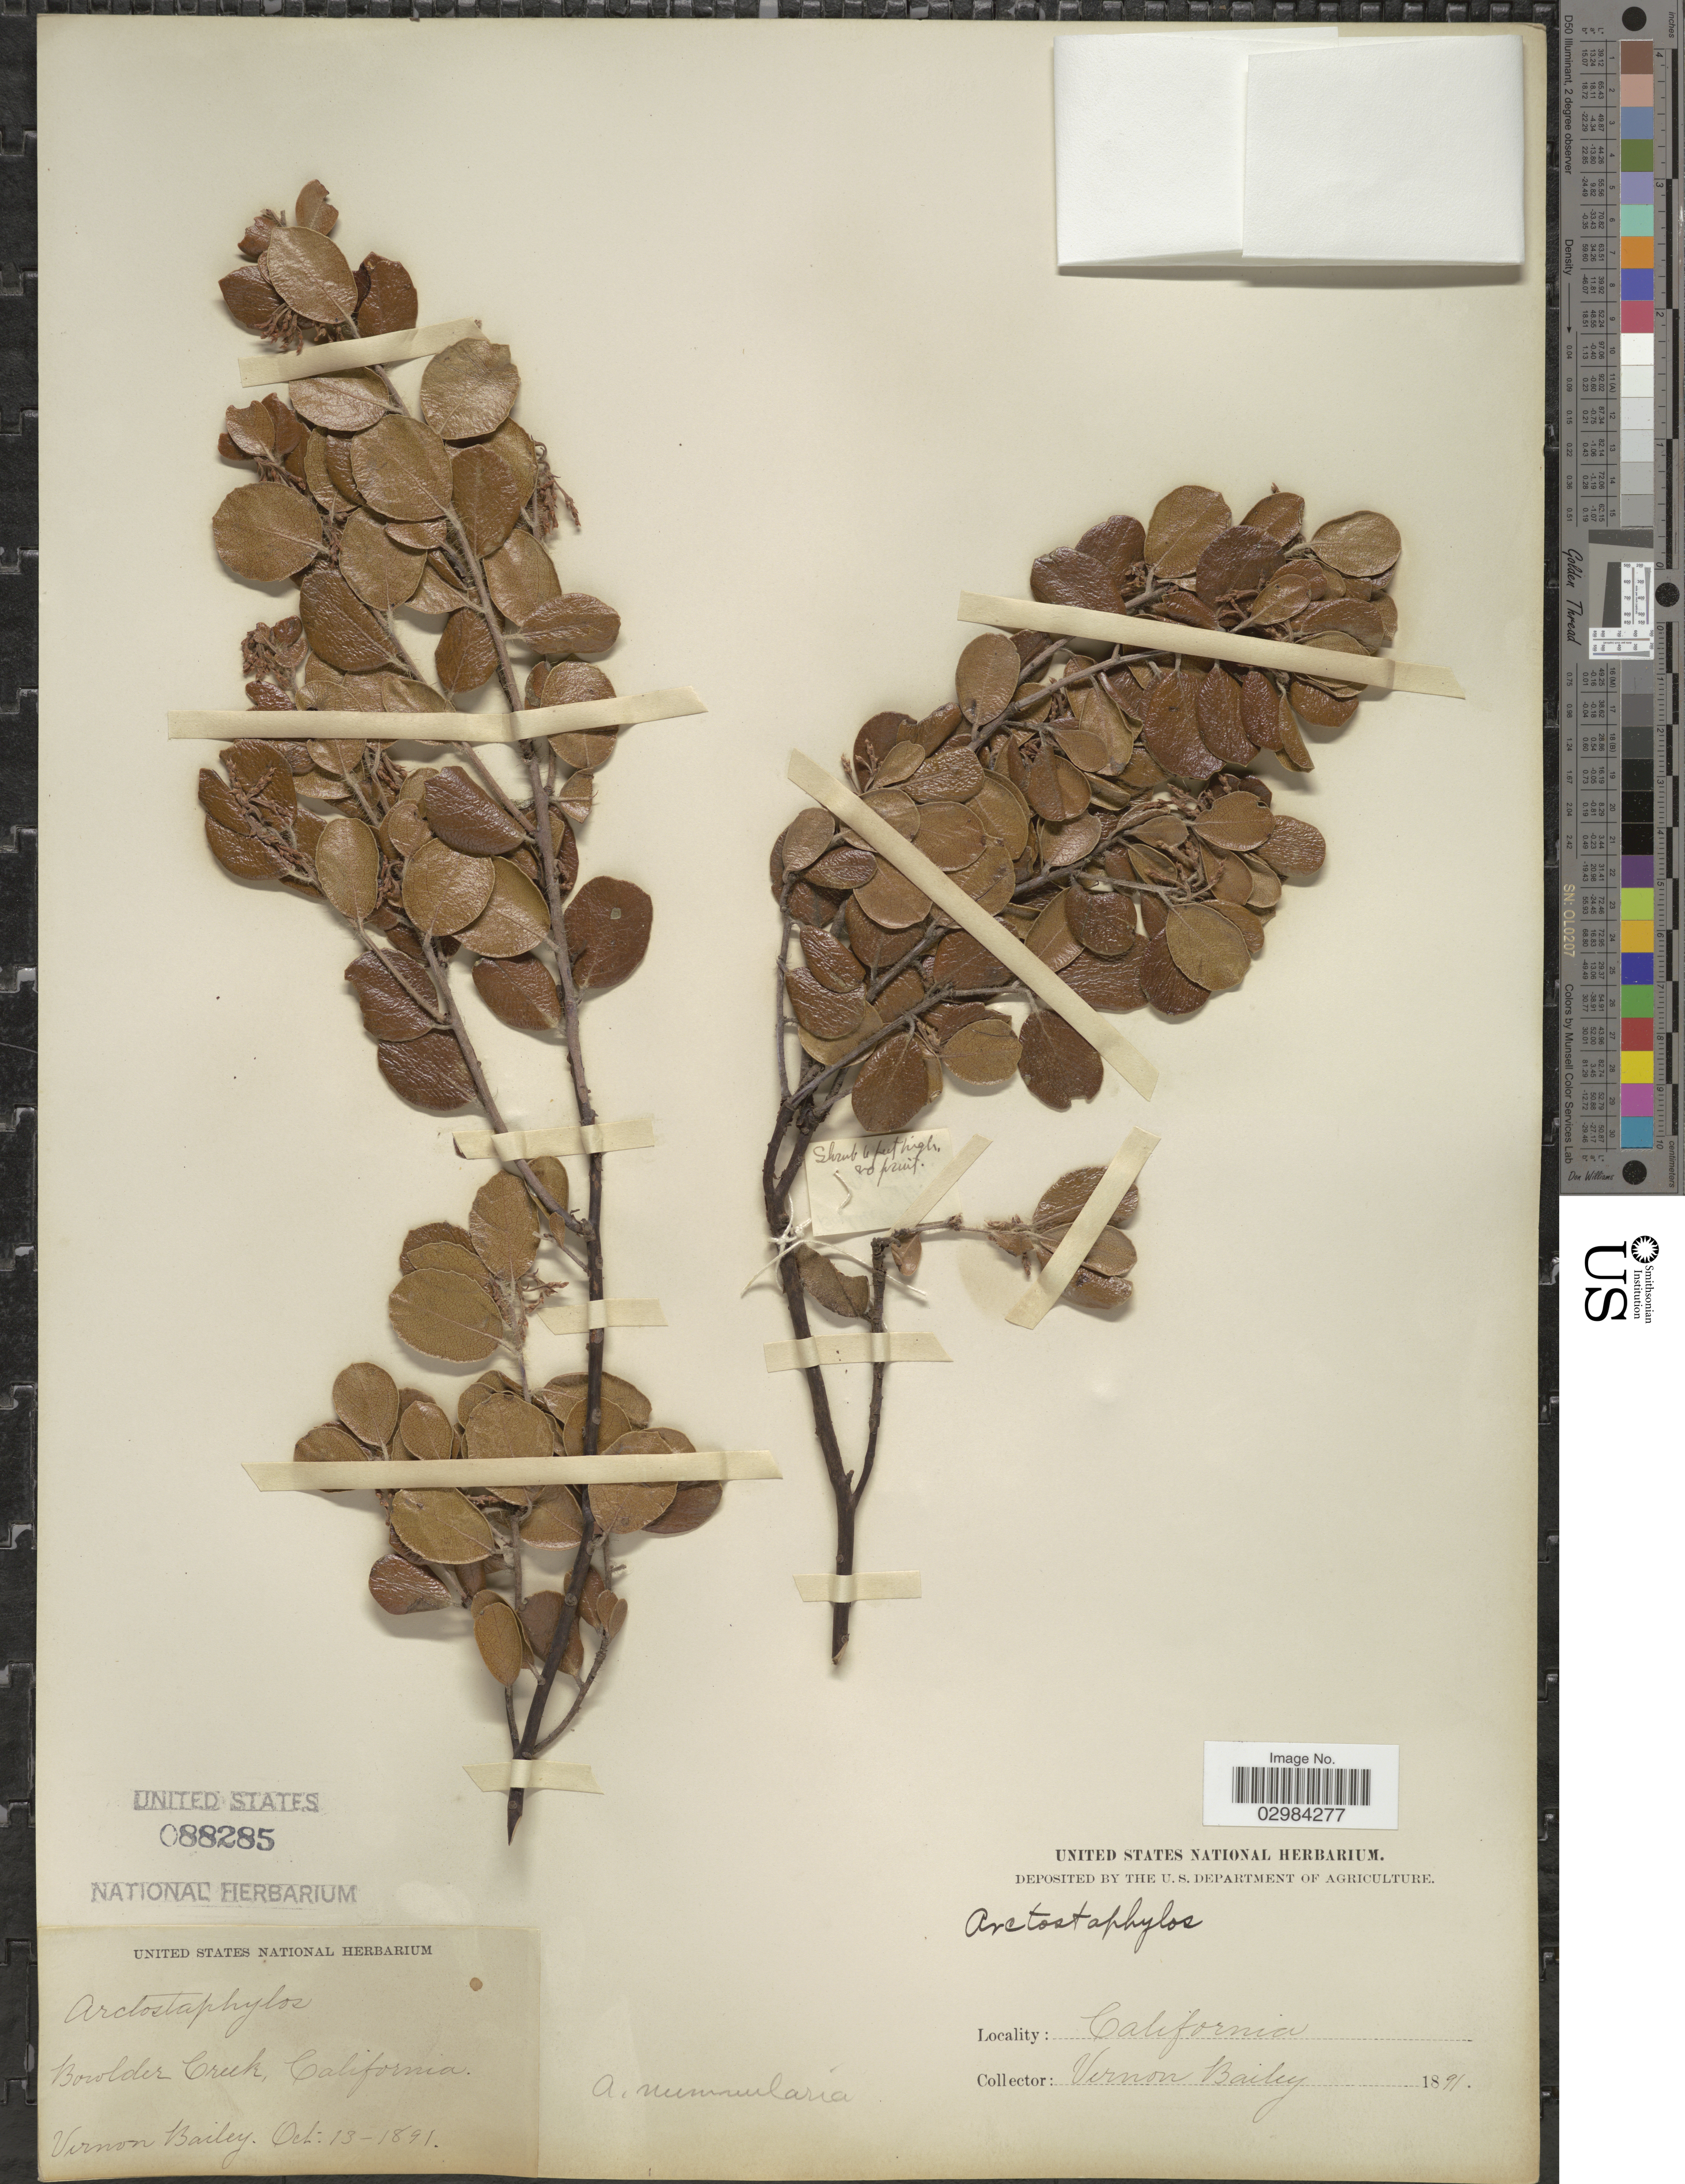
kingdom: Plantae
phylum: Tracheophyta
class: Magnoliopsida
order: Ericales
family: Ericaceae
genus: Arctostaphylos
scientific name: Arctostaphylos nummularia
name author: A. Gray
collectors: V. O. Bailey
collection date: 1891-10-13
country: United States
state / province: California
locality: Boulder Creek.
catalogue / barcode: US 88285